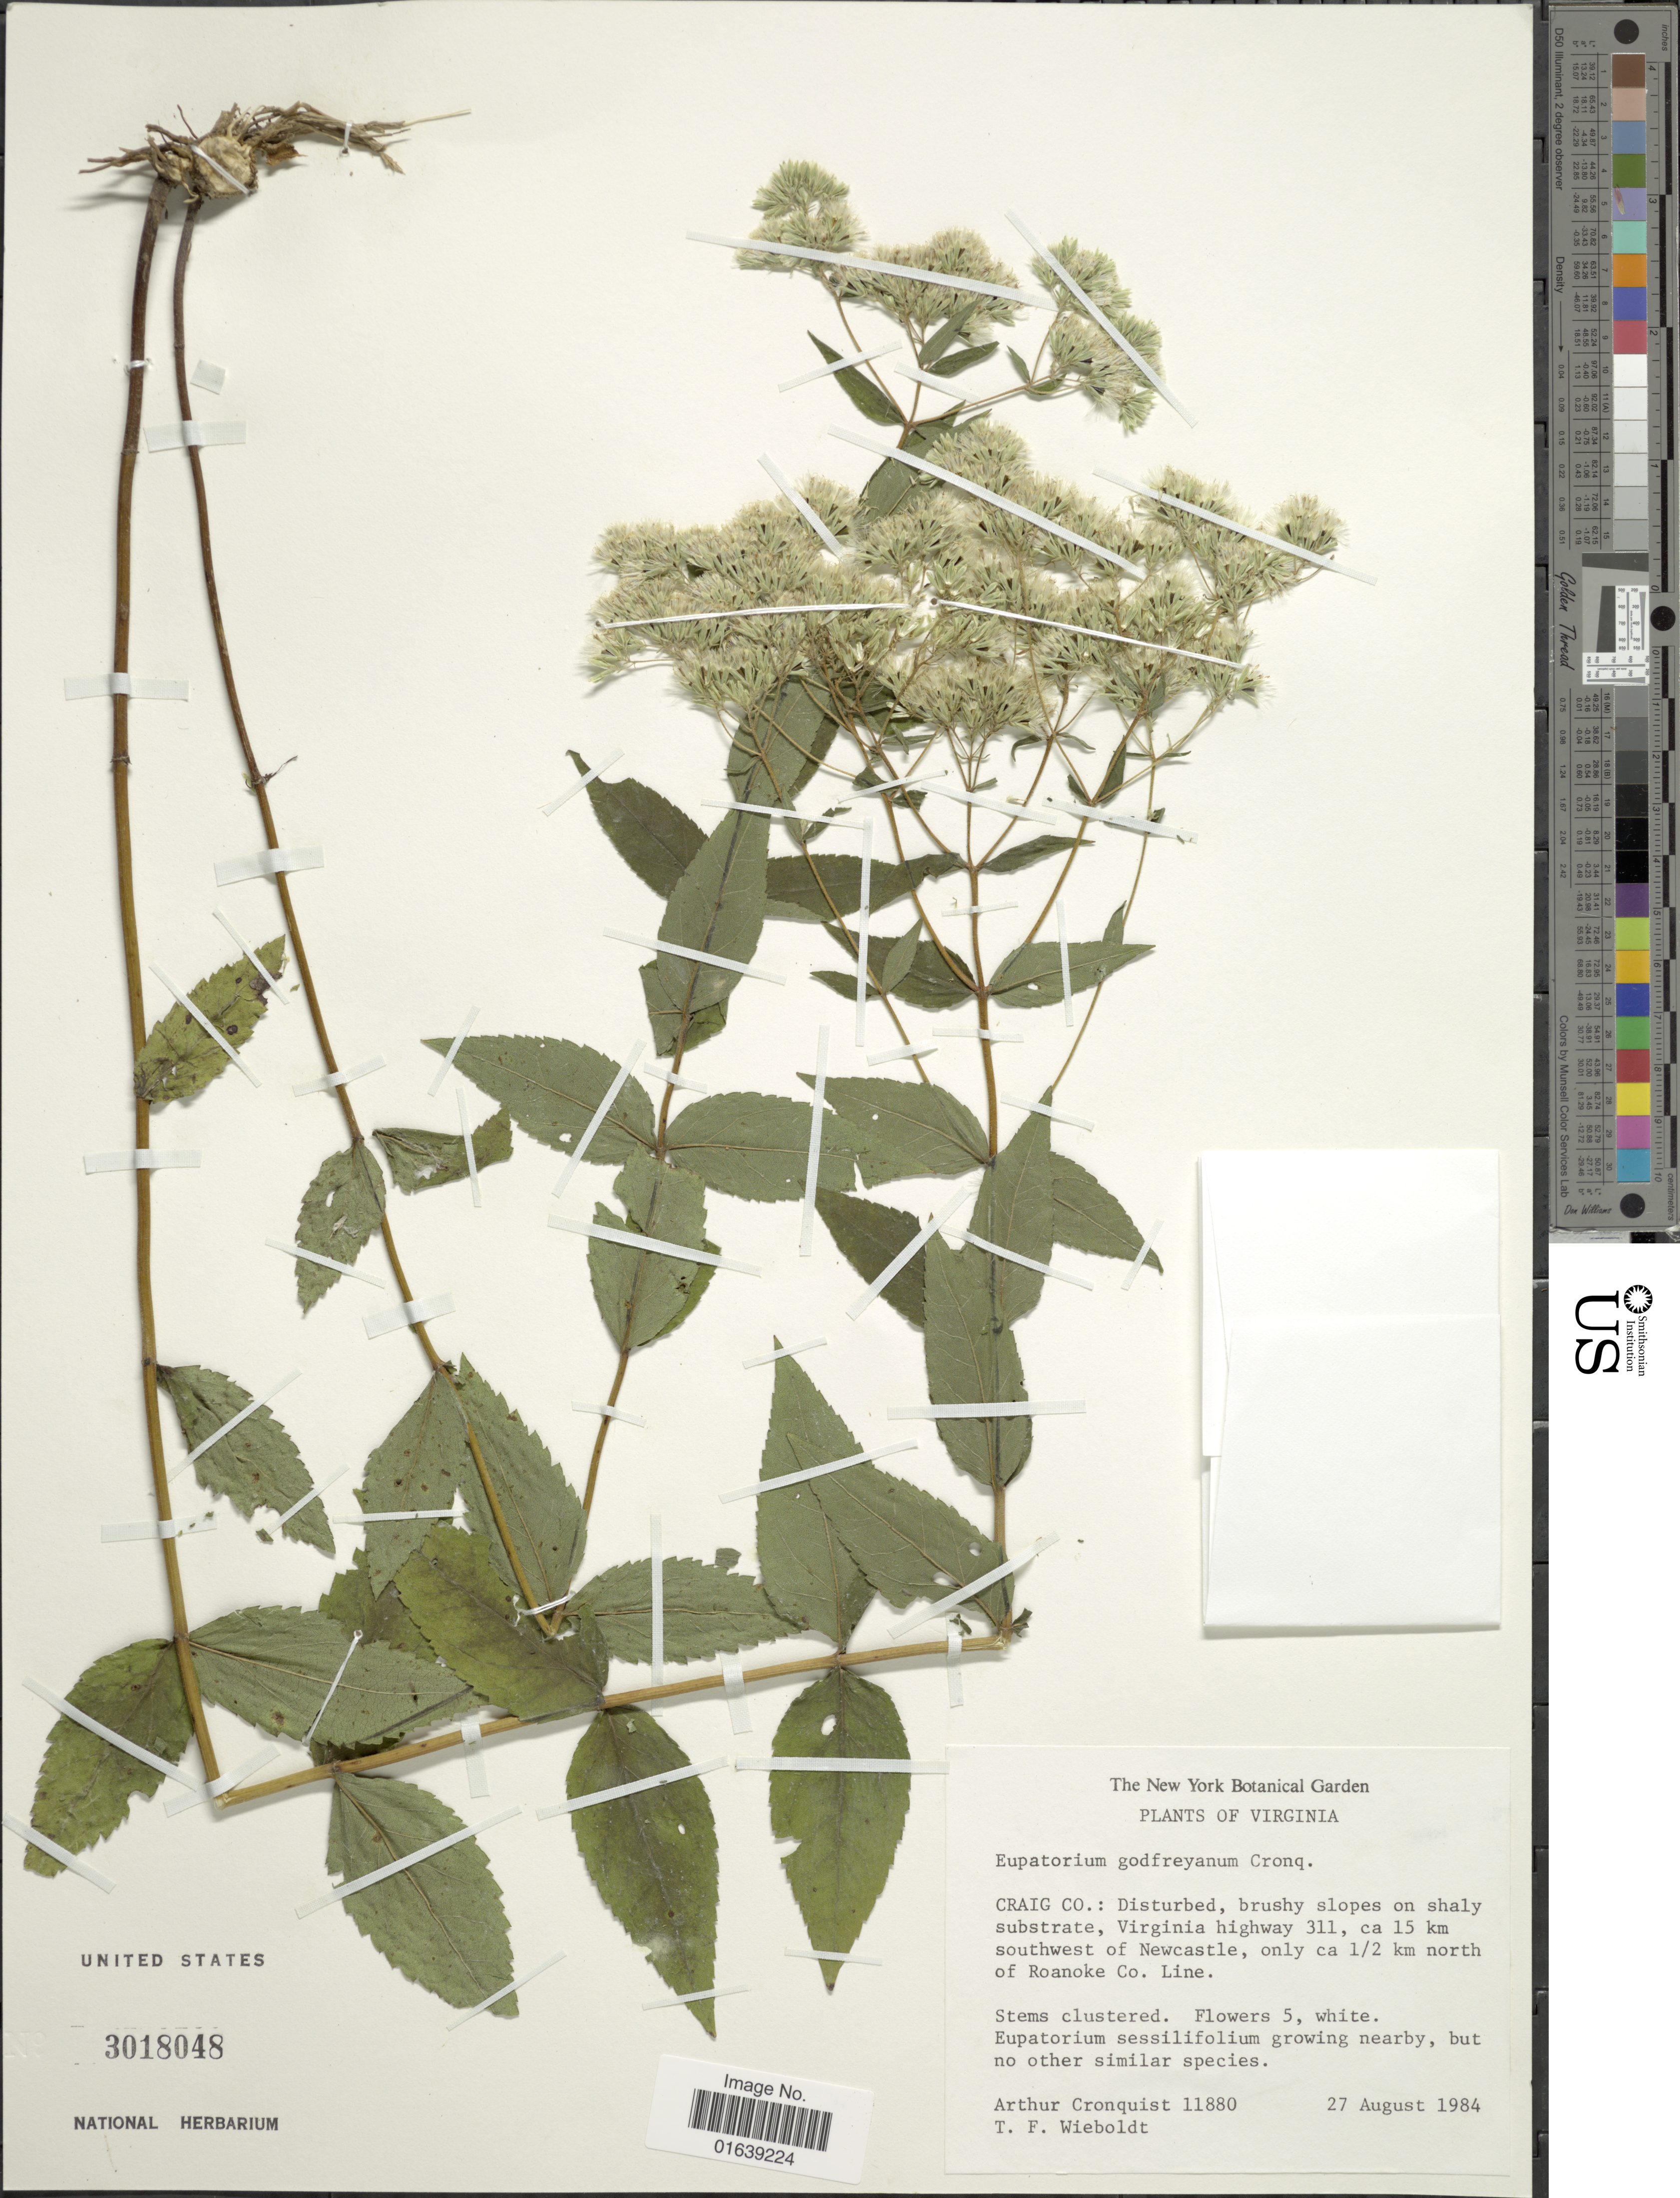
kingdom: Plantae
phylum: Tracheophyta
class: Magnoliopsida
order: Asterales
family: Asteraceae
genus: Eupatorium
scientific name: Eupatorium godfreyanum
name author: Cronq.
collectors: A. J. Cronquist & T. Wieboldt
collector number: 11880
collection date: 1984-08-27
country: United States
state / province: Virginia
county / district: Craig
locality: Virginia. Craig Co.: Diturbed, brushy slopes on shaly substrate, Virginia highway 311. ca 15 km southwest of Newcastle, only ca 1/2 km north of Roanoke Co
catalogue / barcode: US 3018048